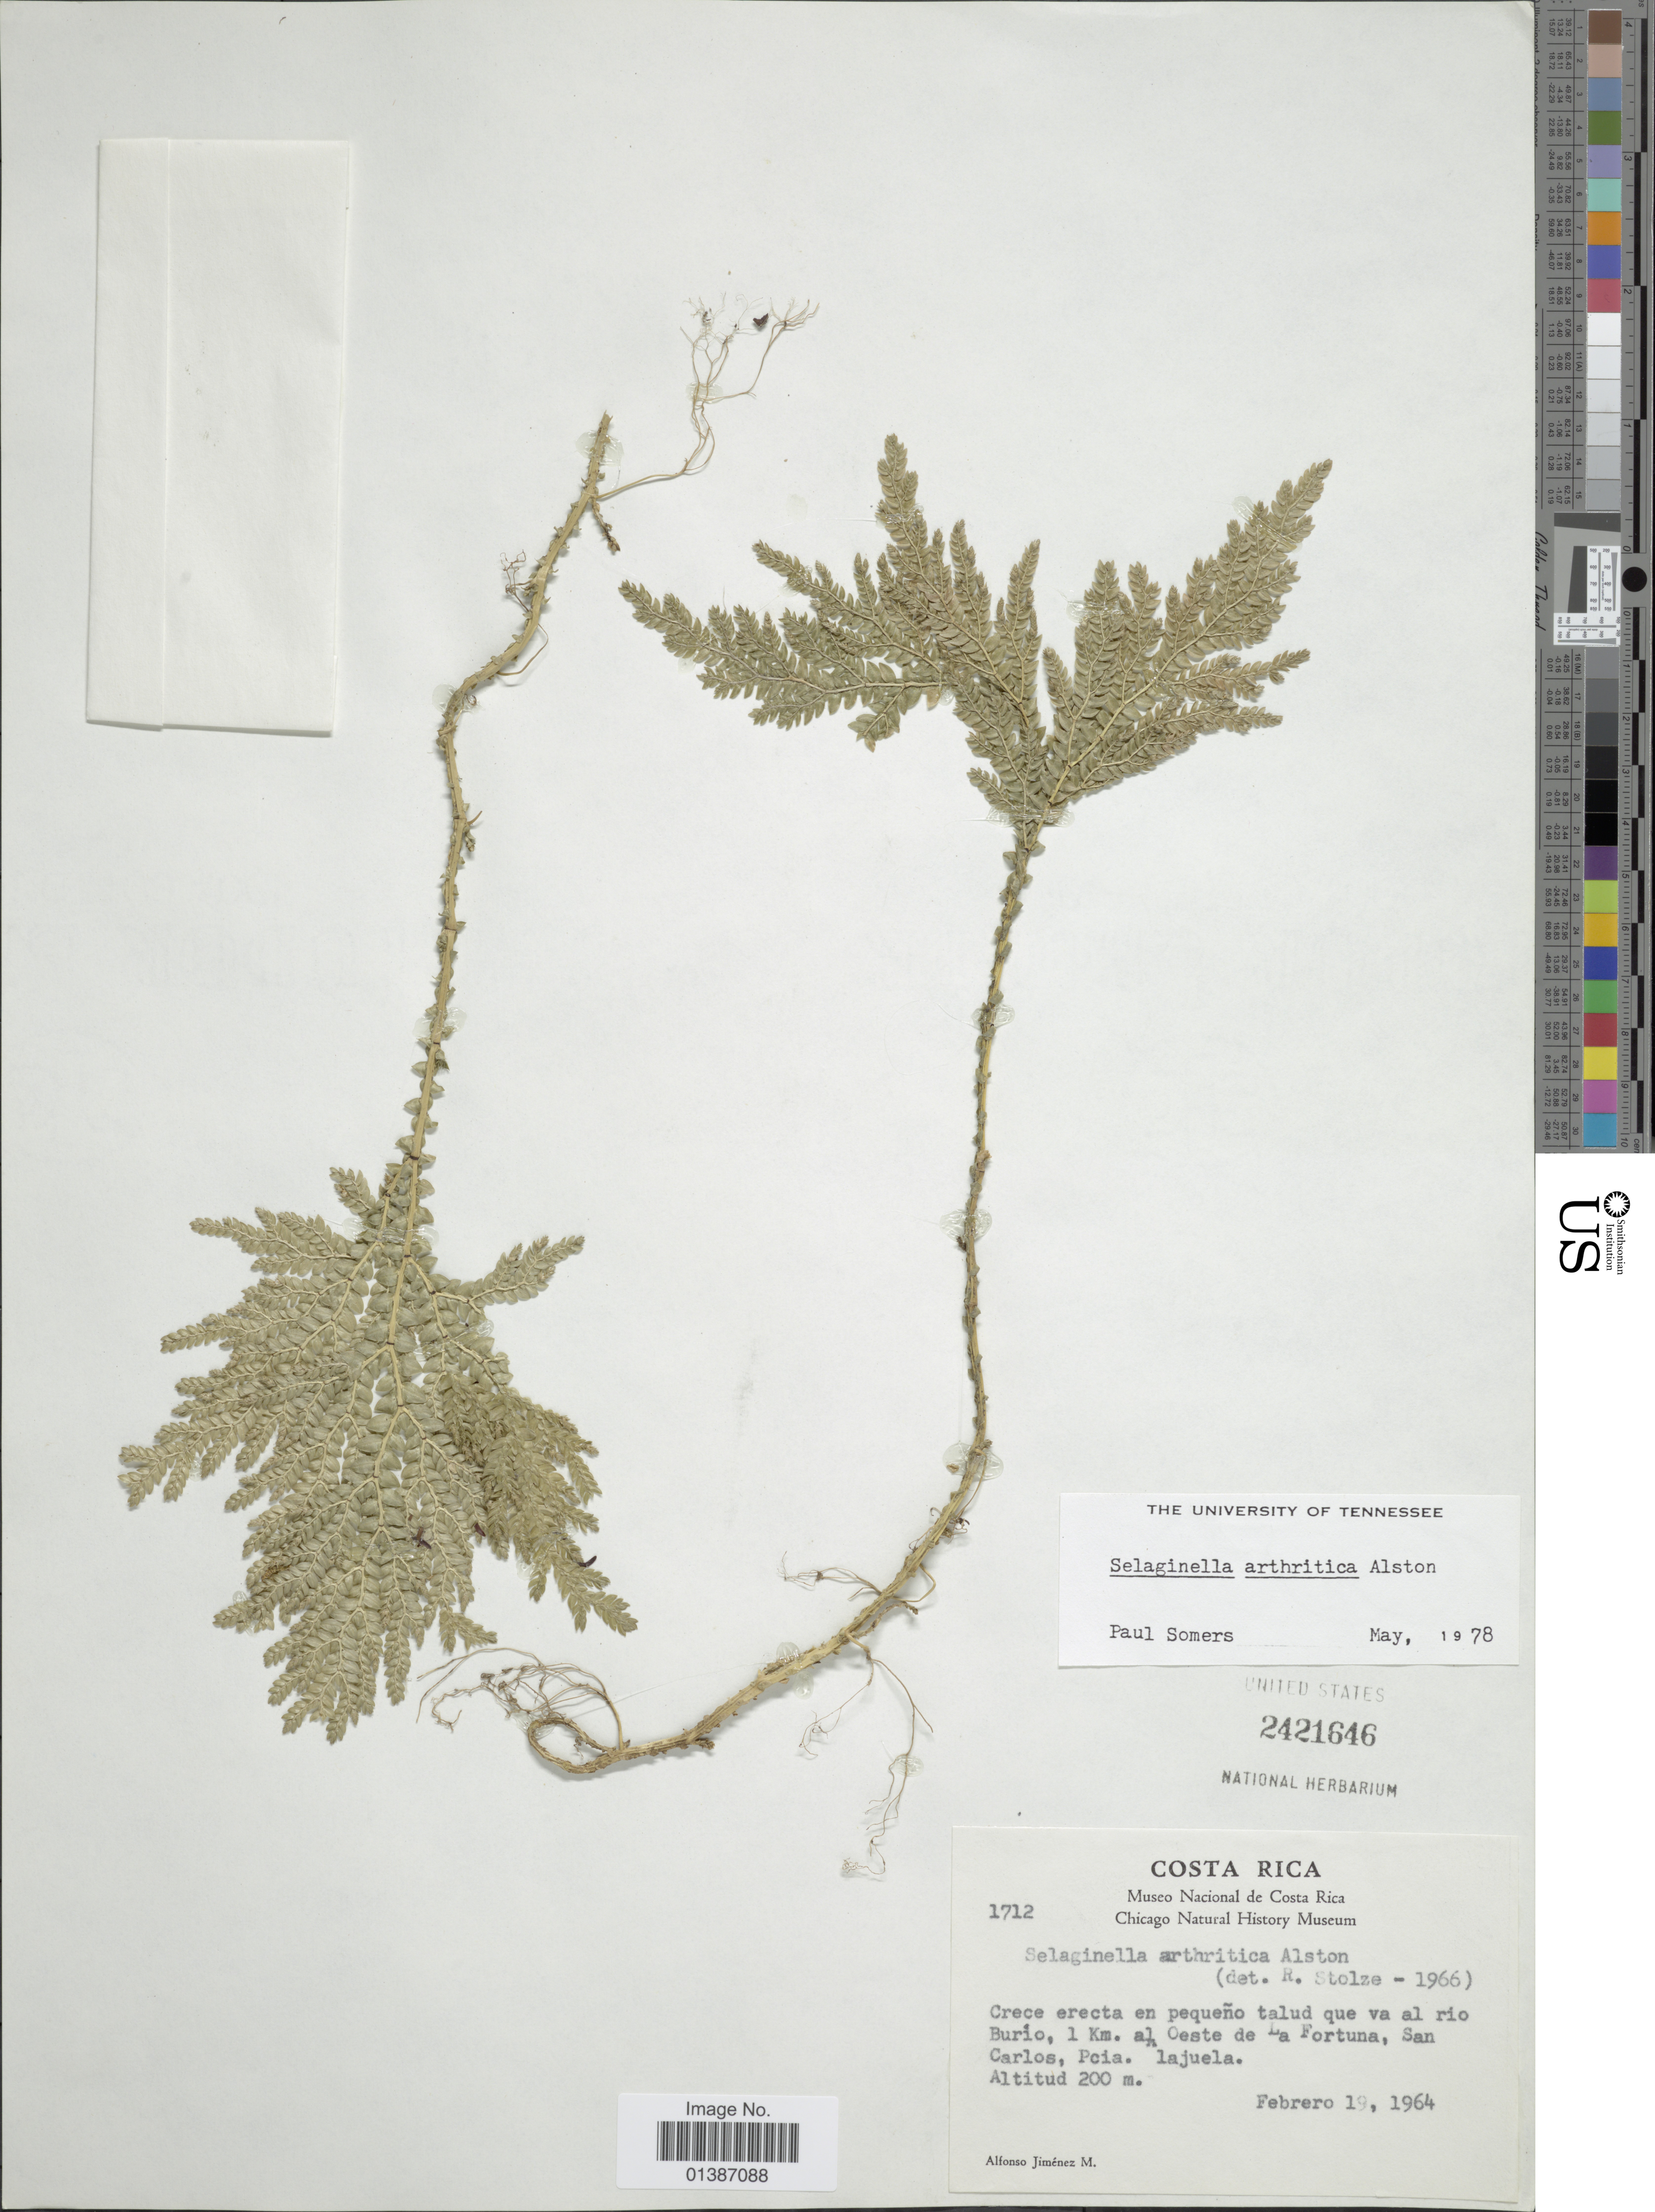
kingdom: Plantae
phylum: Tracheophyta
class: Lycopodiopsida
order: Selaginellales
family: Selaginellaceae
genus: Selaginella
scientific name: Selaginella arthritica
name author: Alston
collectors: A. Jimenez M.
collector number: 1712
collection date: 1964-02-19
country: Costa Rica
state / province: Alajuela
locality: Crece erecta en pequeño talud que va al rio Burio, 1 Km. al Oeste de La Fortuna, San Carlos, Pcia. Alajuela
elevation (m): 200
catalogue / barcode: US 2421646